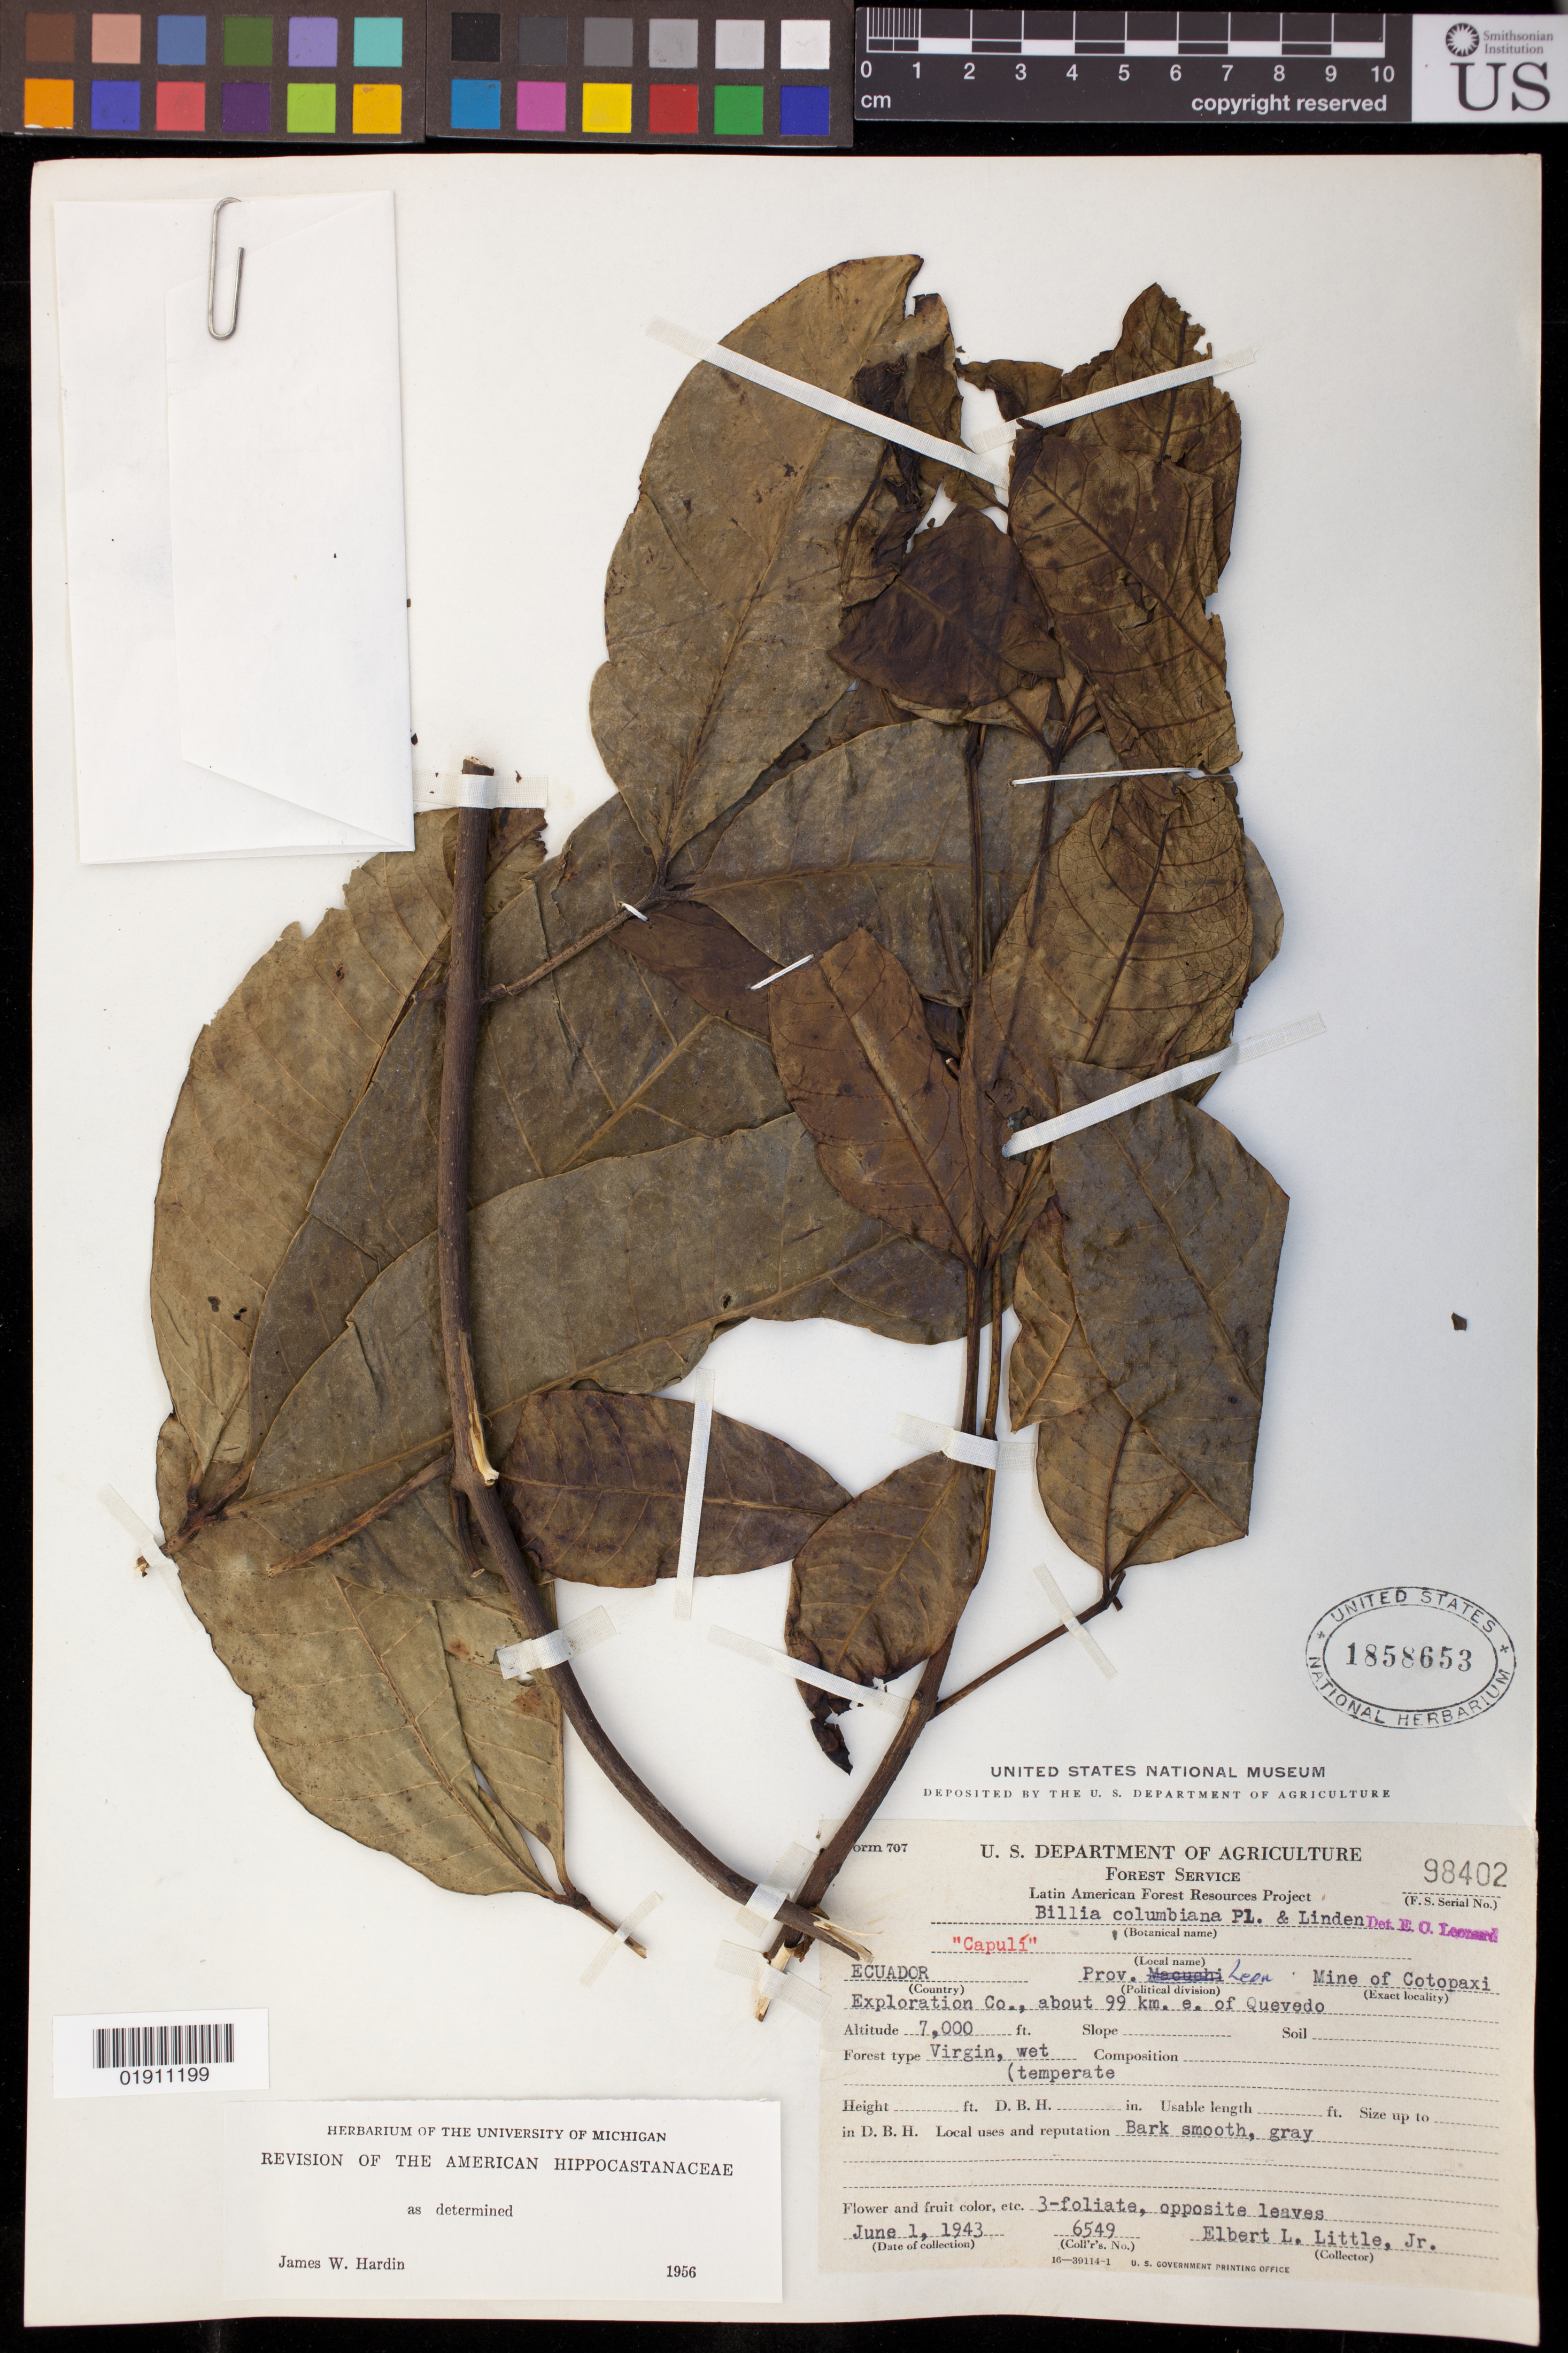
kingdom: Plantae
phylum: Tracheophyta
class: Magnoliopsida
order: Sapindales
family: Sapindaceae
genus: Billia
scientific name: Billia rosea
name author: (Planch. & Linden) C. Ulloa & P.M. Jørg.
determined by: Acevedo-Rodríguez, P., (BOT), Smithsonian Institution - National Museum of Natural History (UNITED STATES)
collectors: E. L. Little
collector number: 6549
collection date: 1943-06-01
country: Ecuador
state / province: Pichincha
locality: Province Leon; Mine of Cotopaxi; Exploration Co., about 99 km e. of Quevedo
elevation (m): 2134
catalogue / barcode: US 1858653